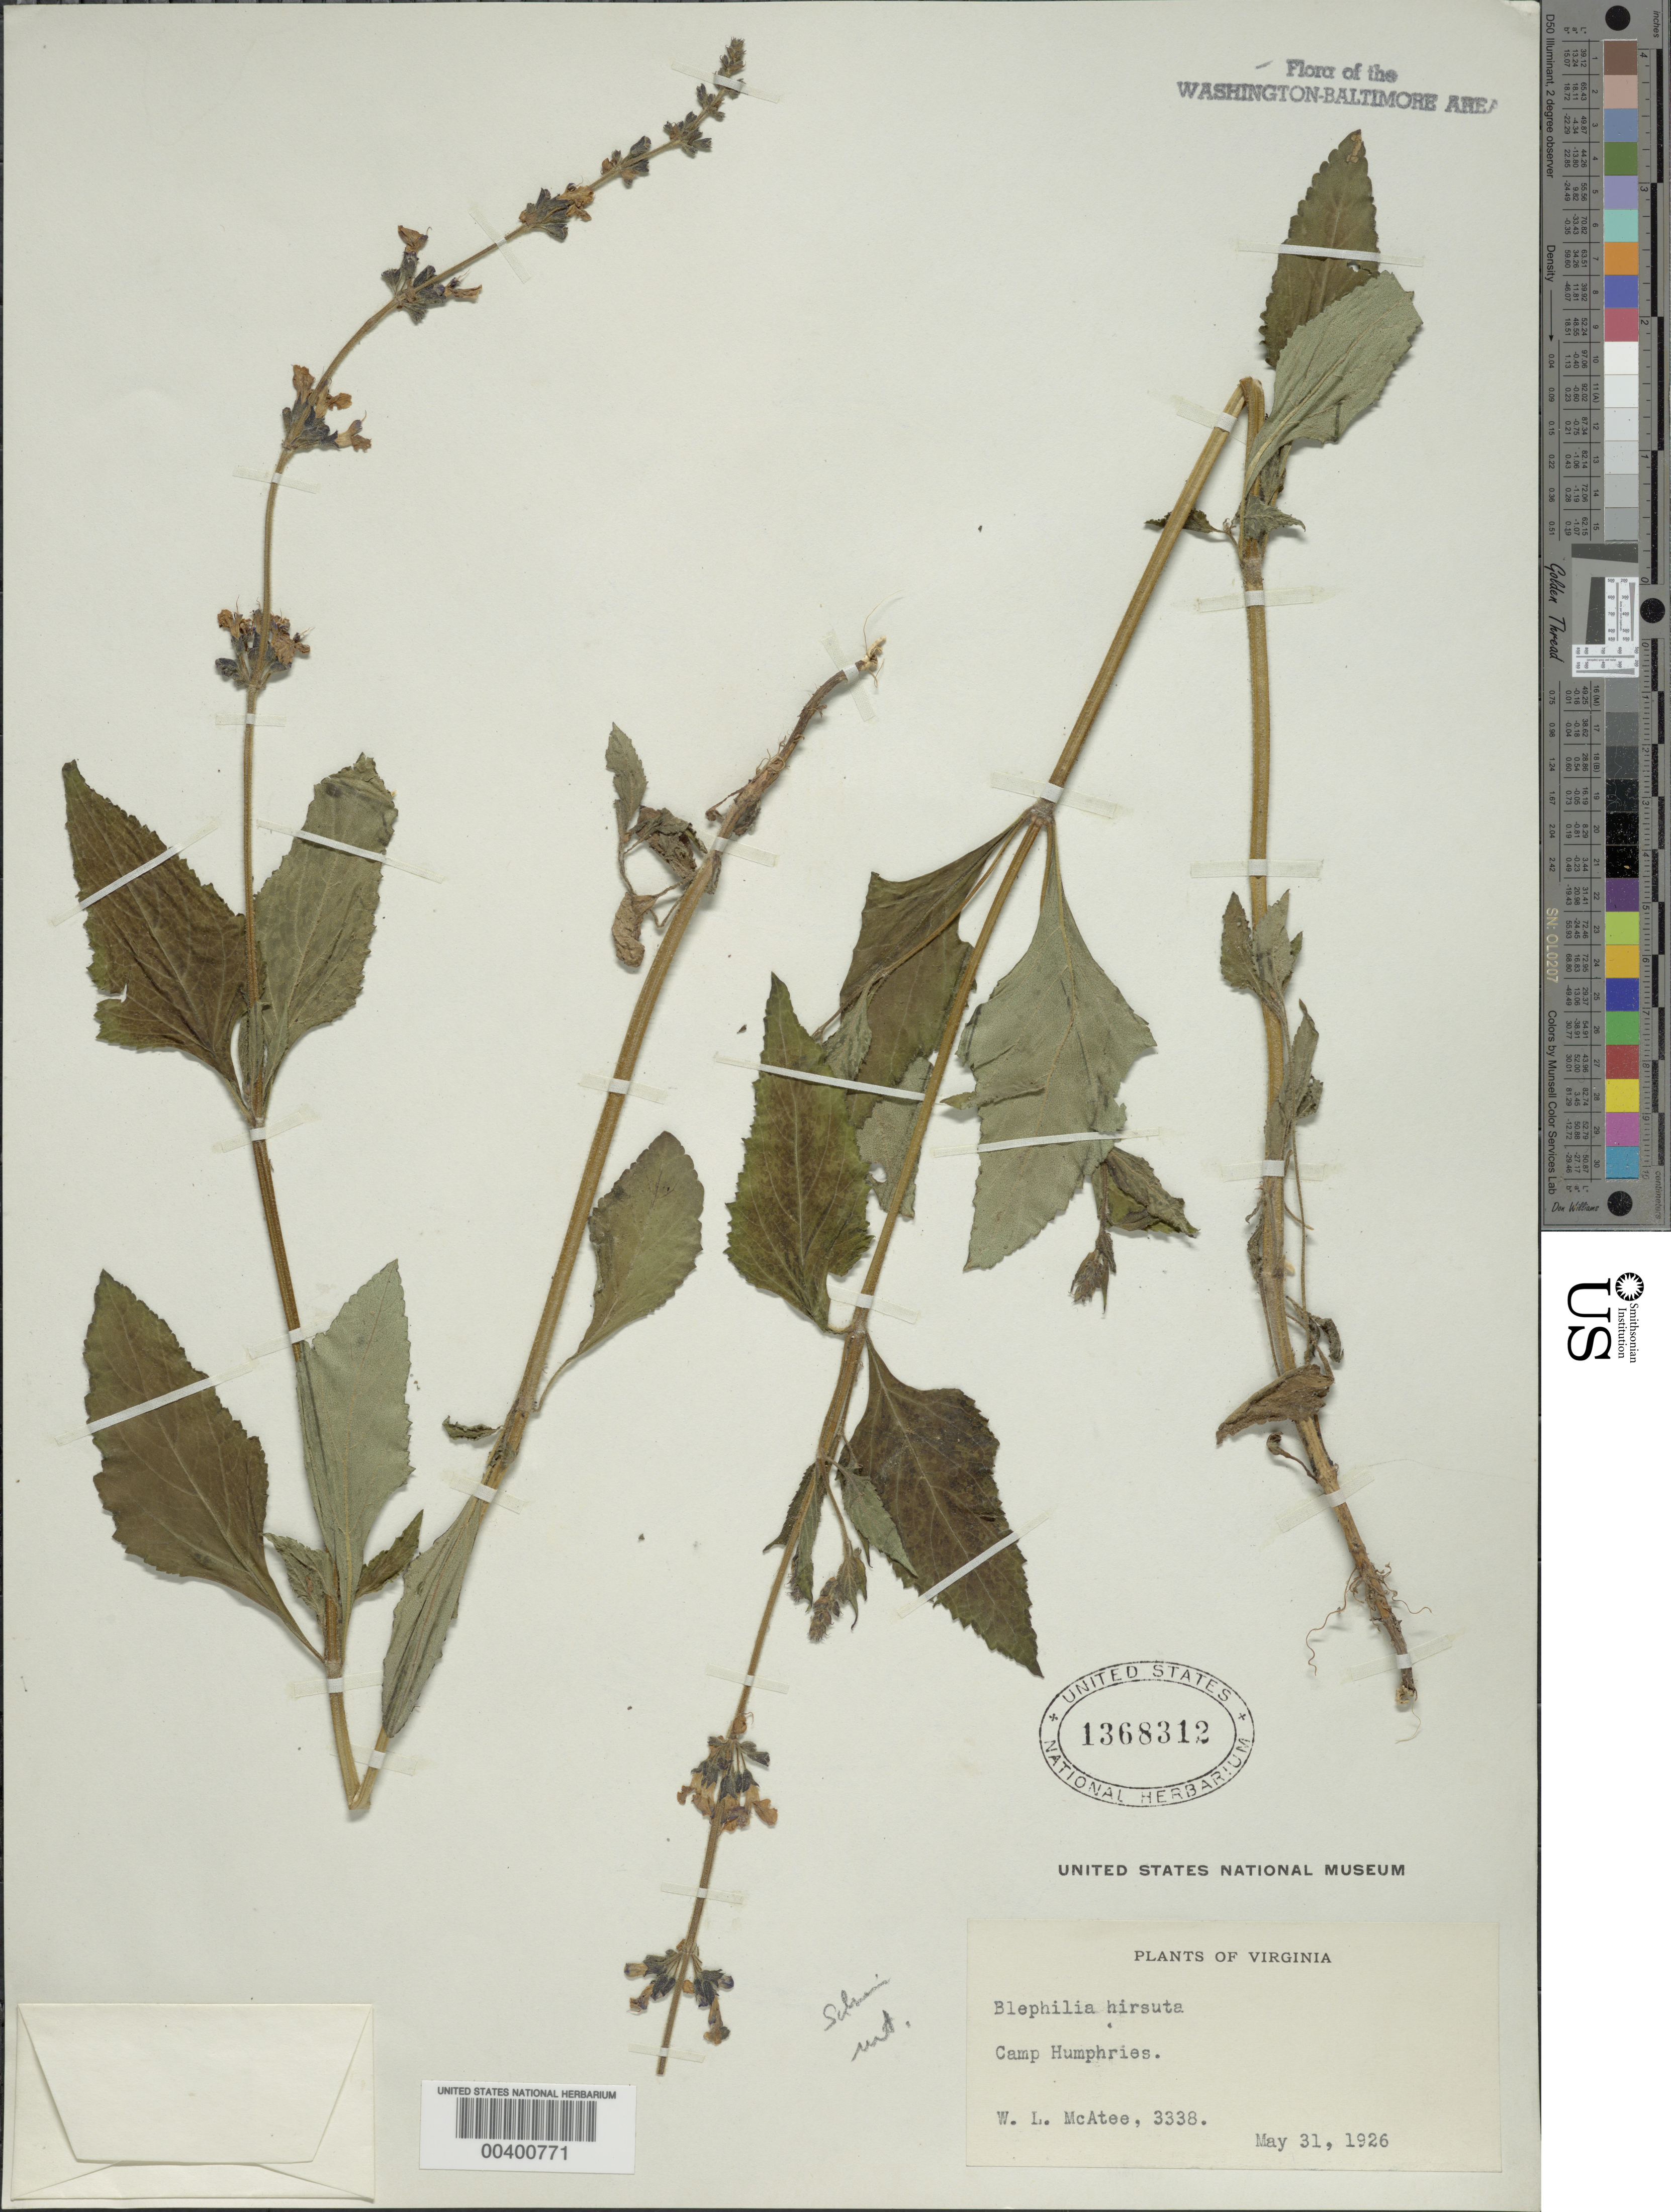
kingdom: Plantae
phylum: Tracheophyta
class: Magnoliopsida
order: Lamiales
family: Lamiaceae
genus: Salvia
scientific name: Salvia urticifolia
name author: L.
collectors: W. McAtee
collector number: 3338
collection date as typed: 31 May 1926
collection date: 1926-05-31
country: United States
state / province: Virginia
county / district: Fairfax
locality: Camp Humphreys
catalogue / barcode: US 1368312